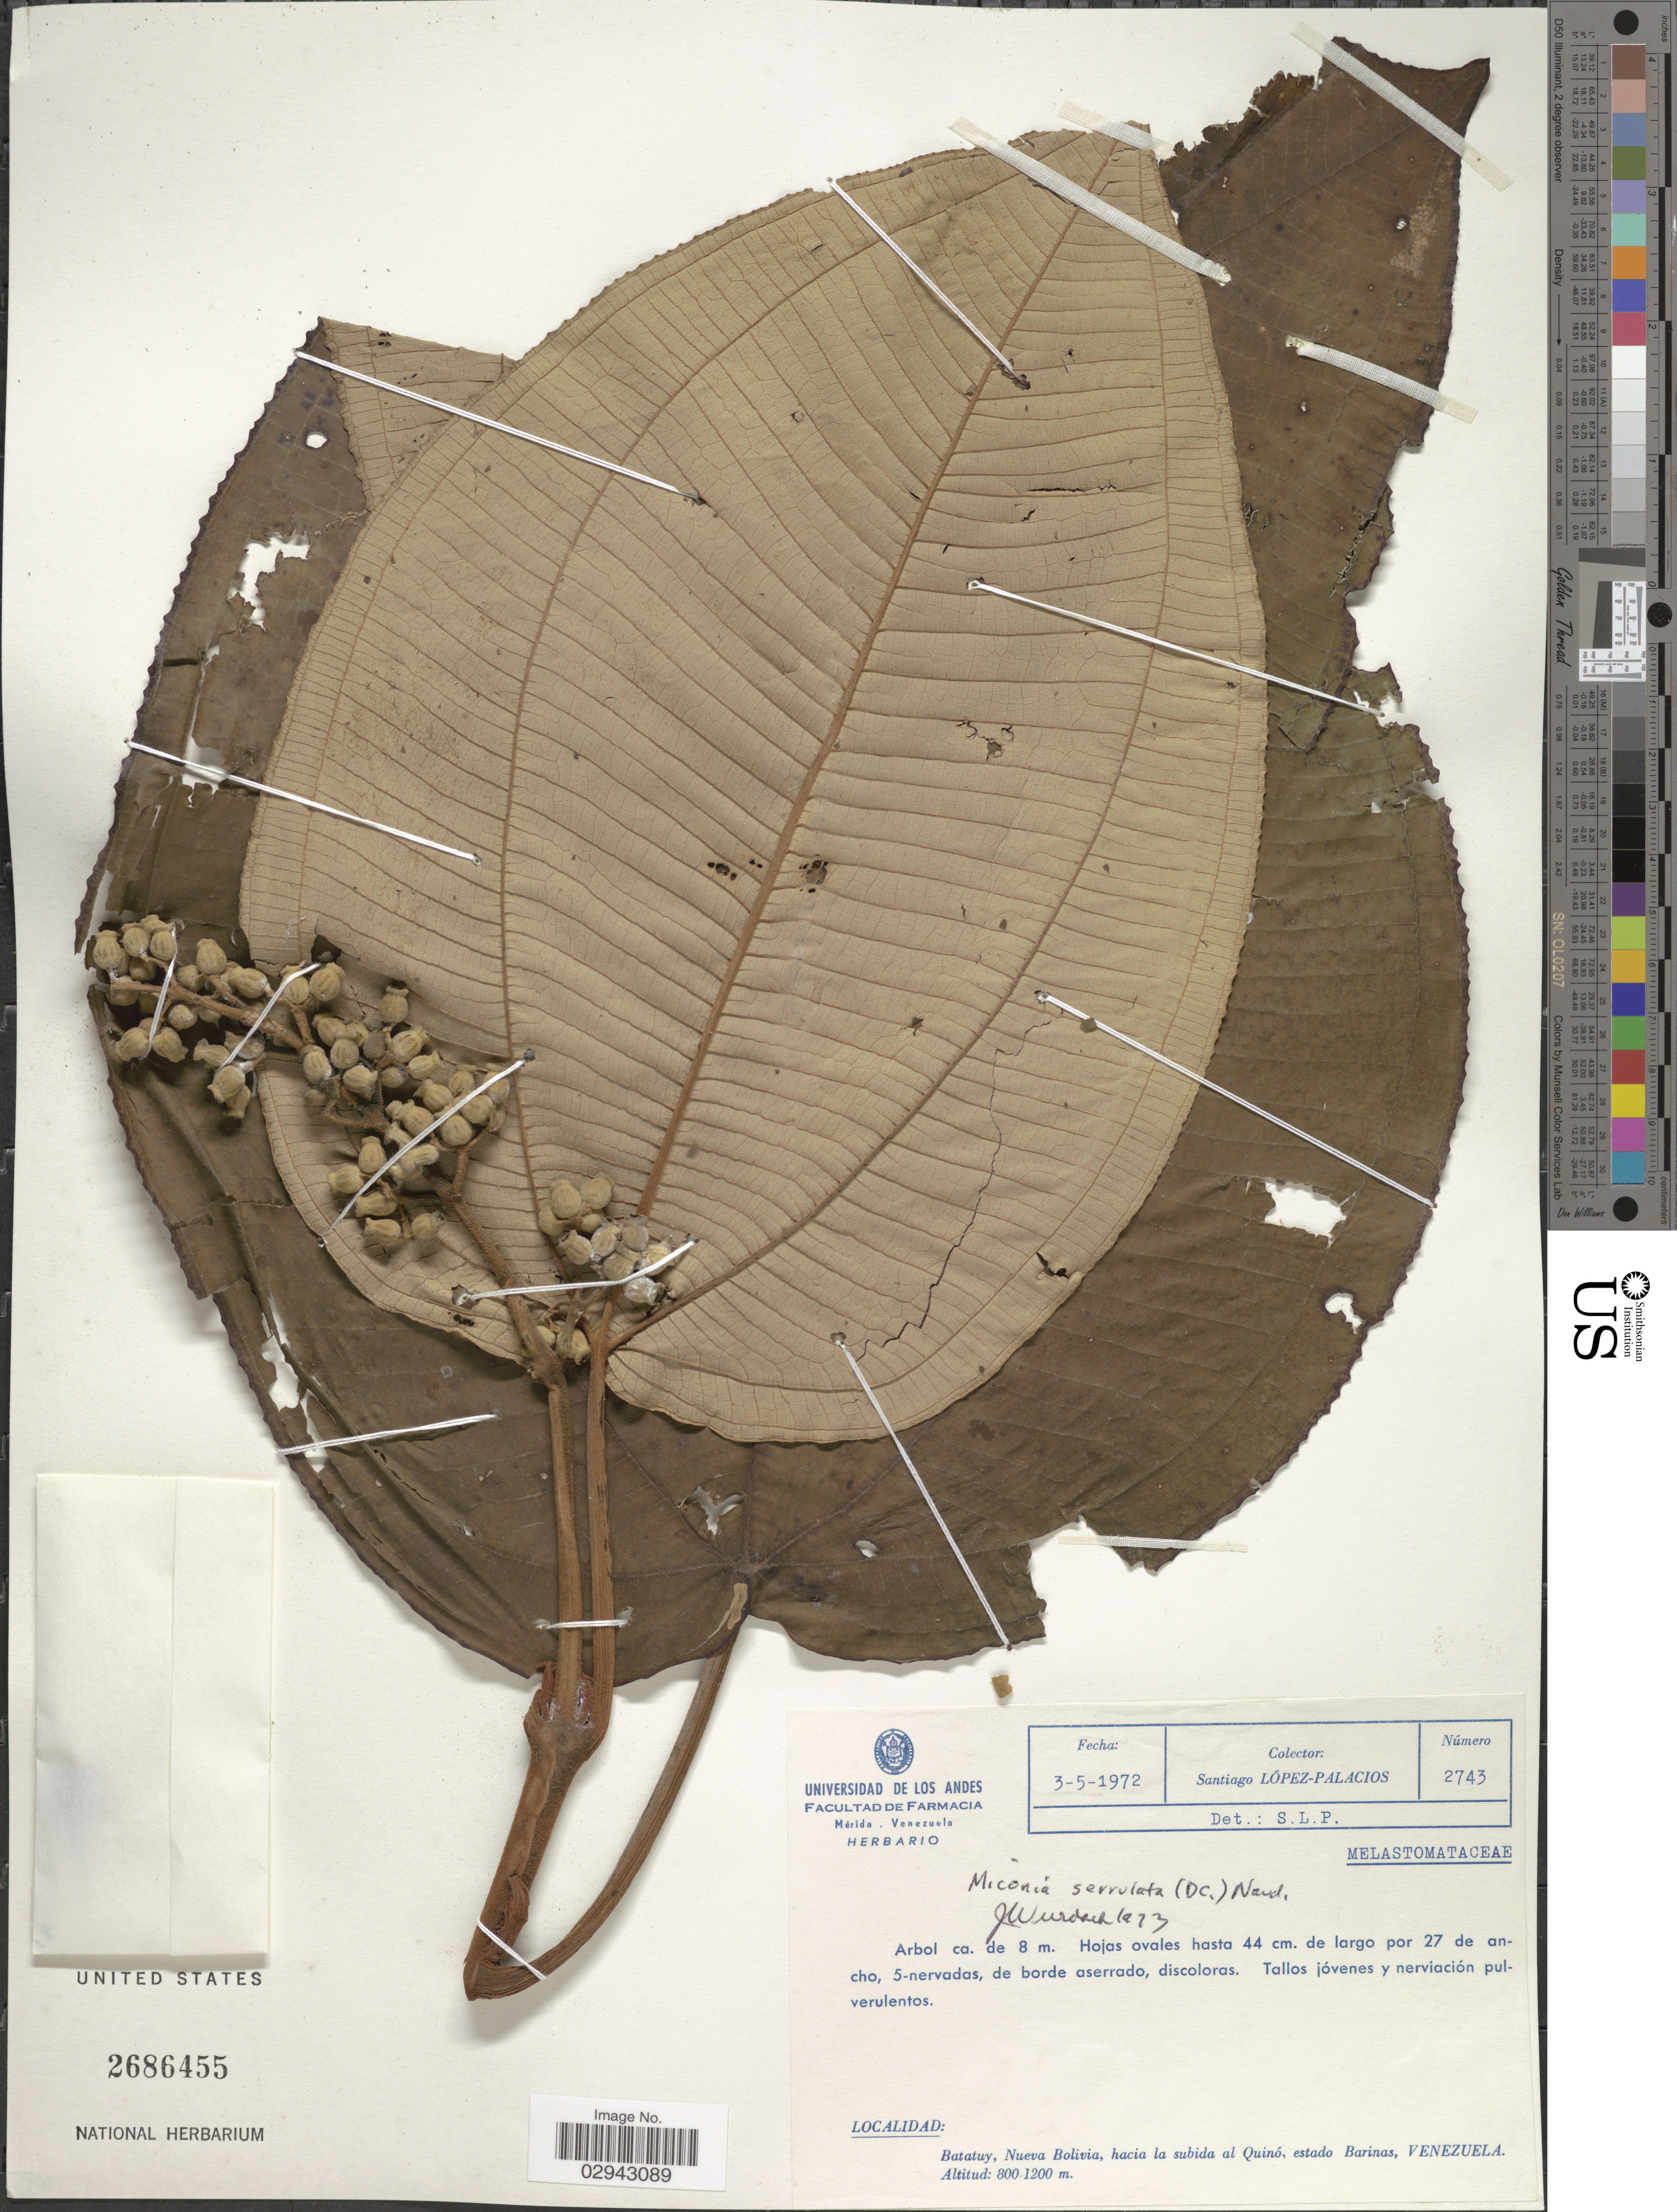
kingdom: Plantae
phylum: Tracheophyta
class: Magnoliopsida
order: Myrtales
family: Melastomataceae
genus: Miconia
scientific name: Miconia serrulata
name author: (DC.) Naudin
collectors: S. López-Palacios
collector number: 2743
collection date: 1972-05-03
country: Venezuela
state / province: Barinas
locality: Batatuy, Nueva Bolivia, hacia la subida al Quinó.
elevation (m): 800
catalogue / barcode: US 2686455